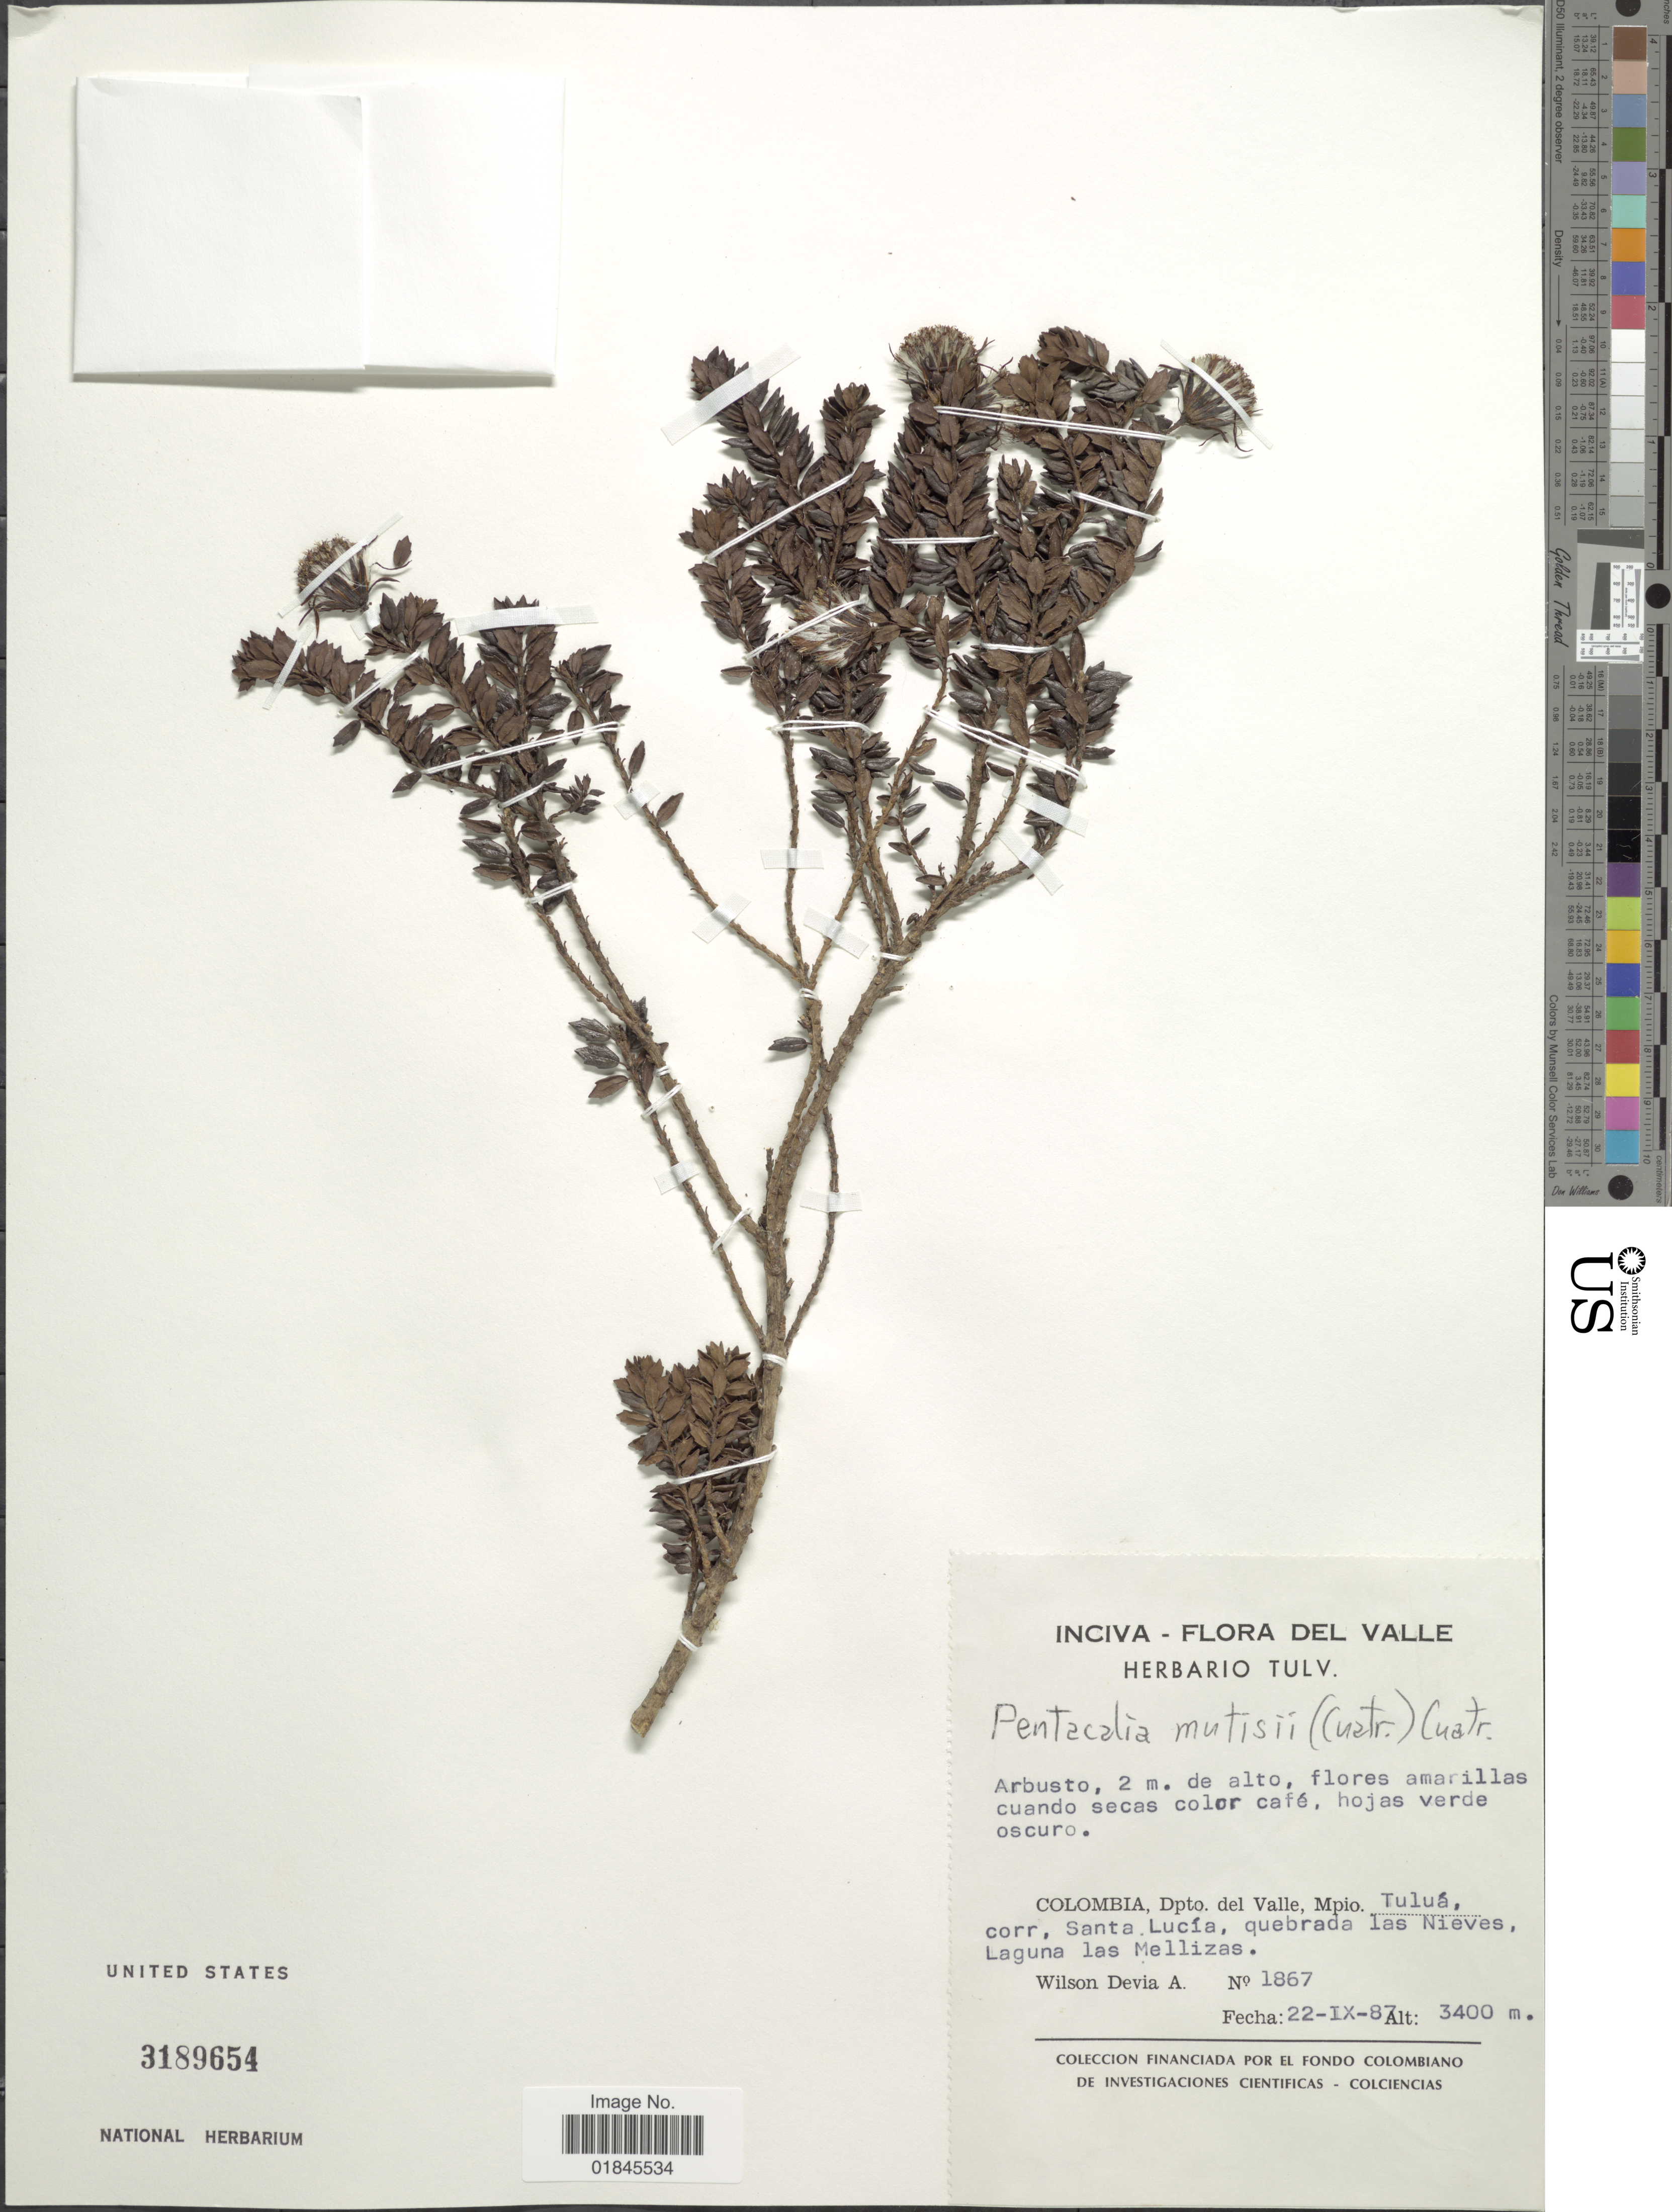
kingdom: Plantae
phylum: Tracheophyta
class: Magnoliopsida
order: Asterales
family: Asteraceae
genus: Pentacalia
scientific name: Pentacalia mutisii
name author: (Cuatrec.) Cuatrec.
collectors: W. Devia A.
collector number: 1867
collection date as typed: Transcribed d/m/y: 22/9/87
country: Colombia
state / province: Valle del Cauca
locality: Colombia, Dpto. del Valle, Mpio. Tuluá, corr. Santa Lucía, quebrada las Nievas, Laguna las Mellizas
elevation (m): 3400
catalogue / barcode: US 3189654